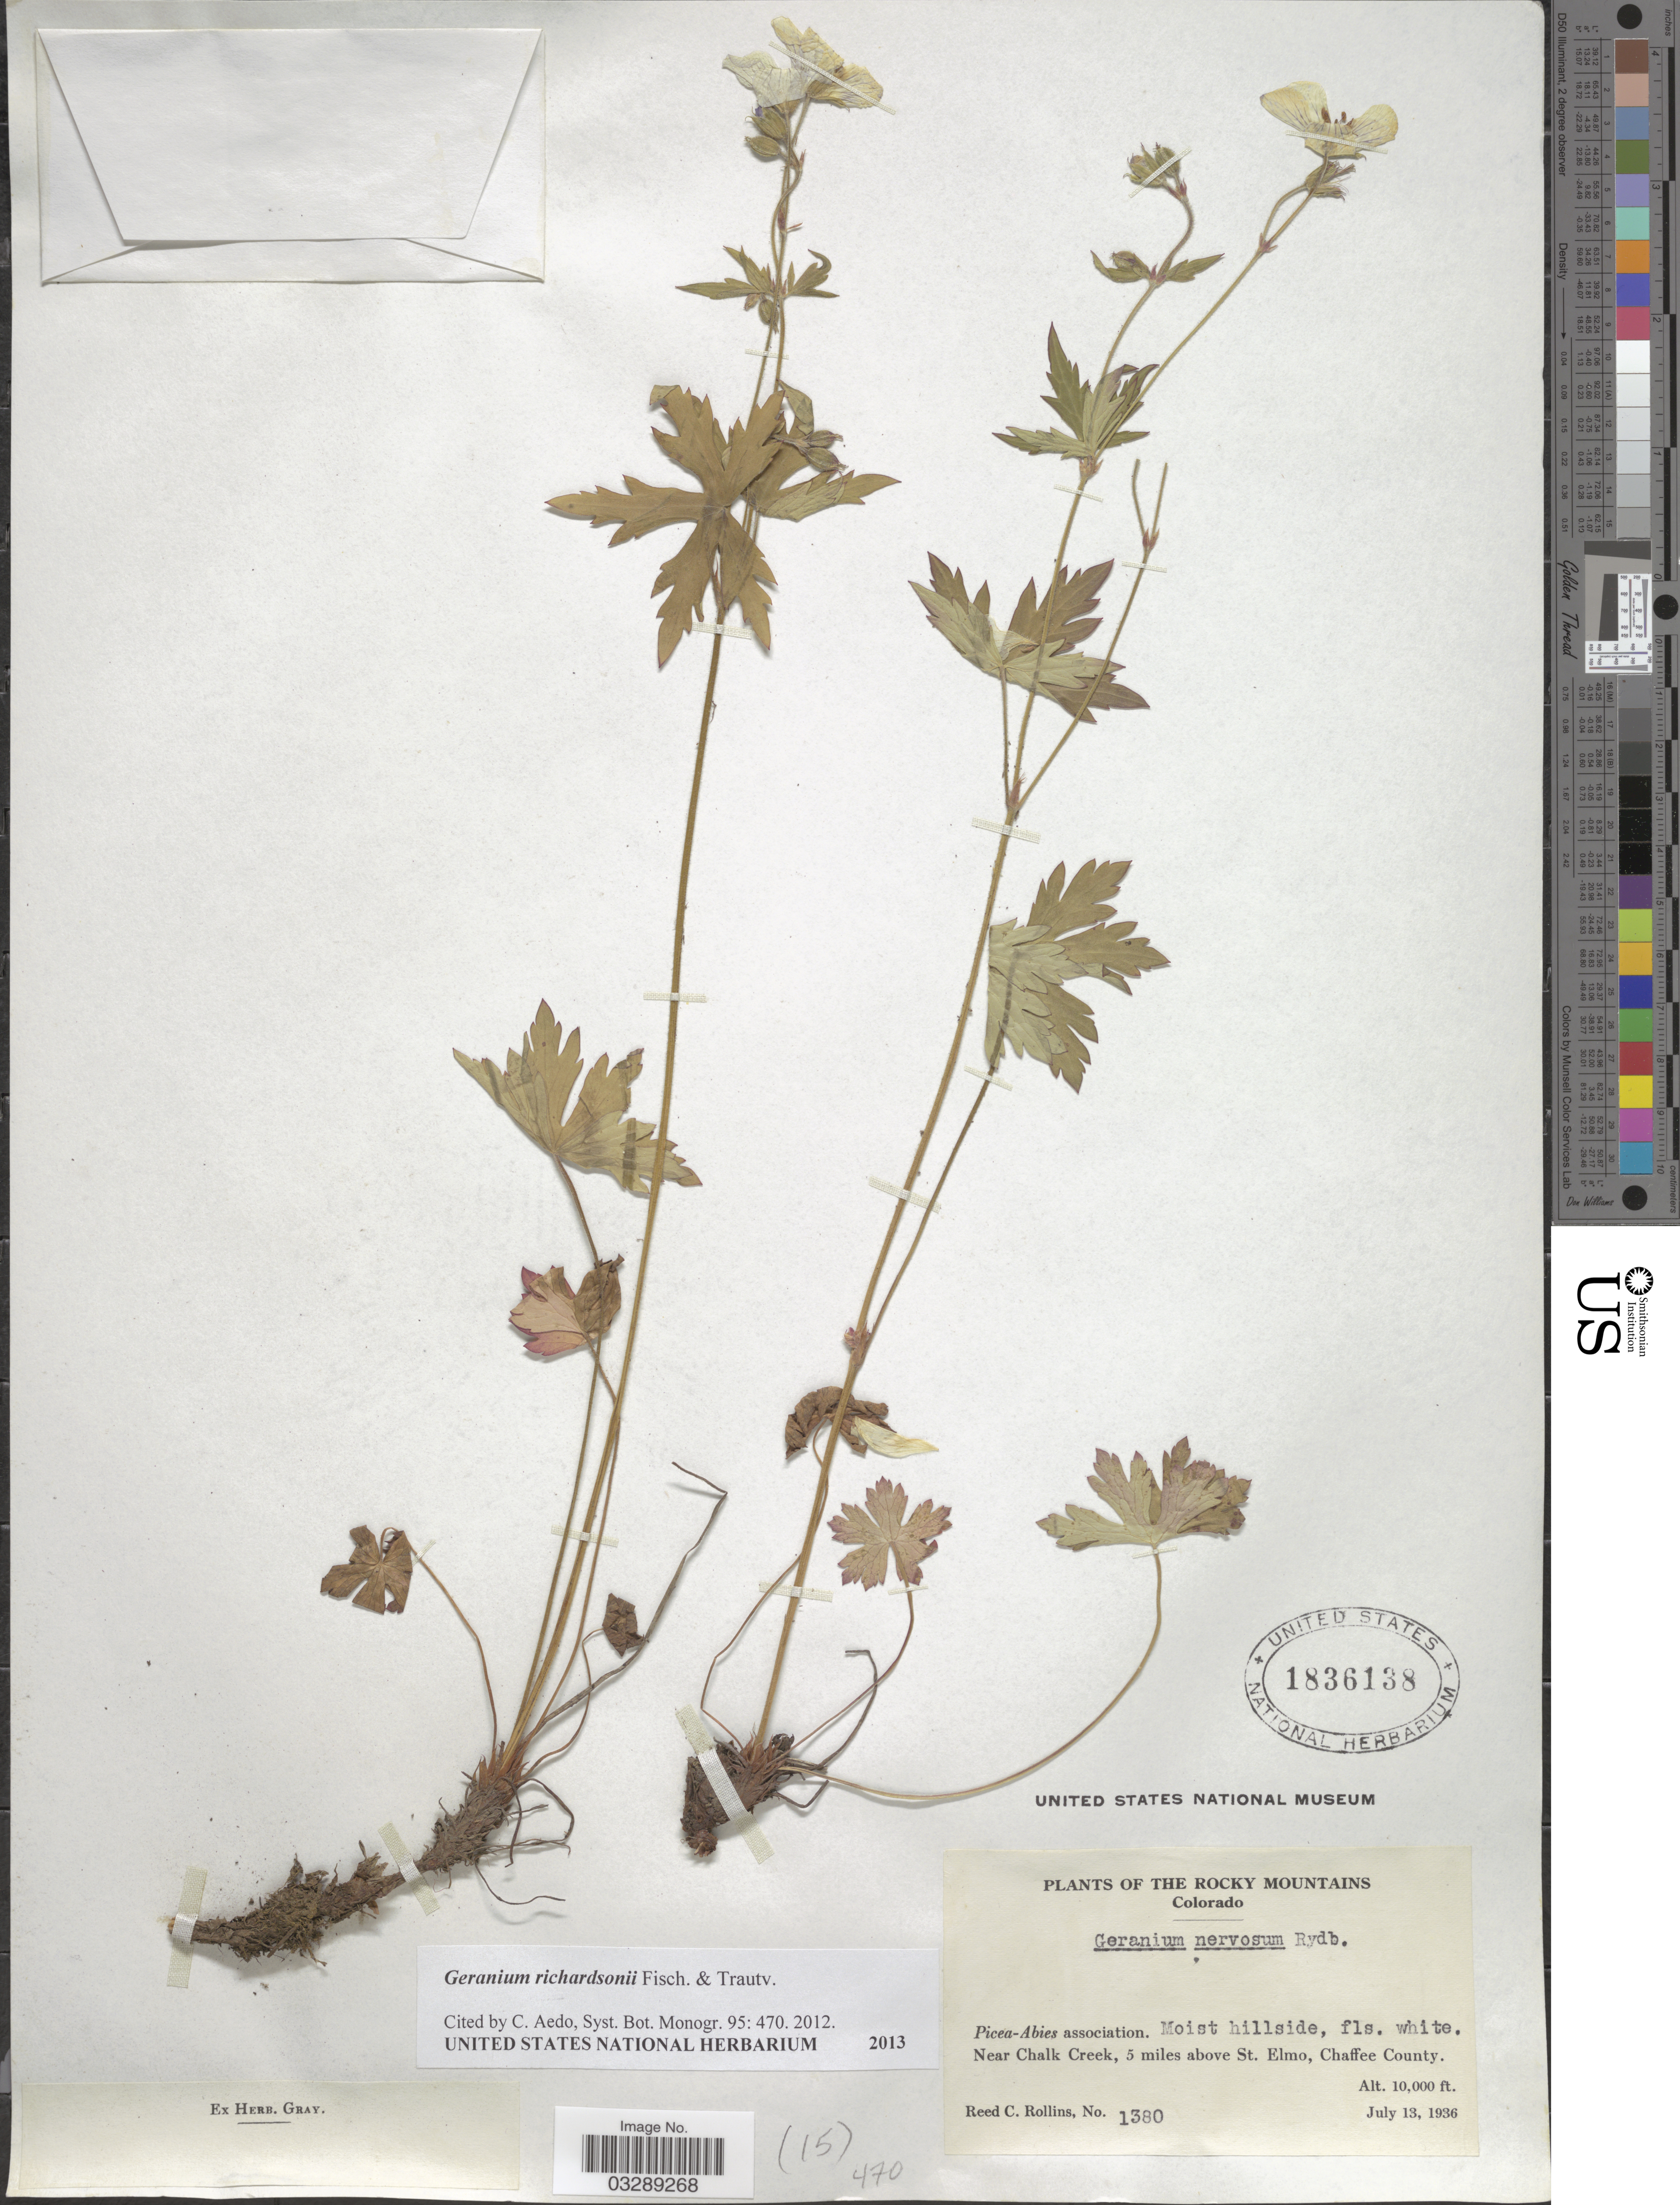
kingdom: Plantae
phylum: Tracheophyta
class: Magnoliopsida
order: Geraniales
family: Geraniaceae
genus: Geranium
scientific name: Geranium richardsonii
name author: Fisch. & Trautv.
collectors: R. C. Rollins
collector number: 1380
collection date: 1936-07-13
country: United States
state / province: Colorado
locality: The Rocky Mountains, Near Chalk Creek, 5 miles above St. Elmo, Chaffee County.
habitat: moist hillside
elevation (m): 3048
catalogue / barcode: US 1836138